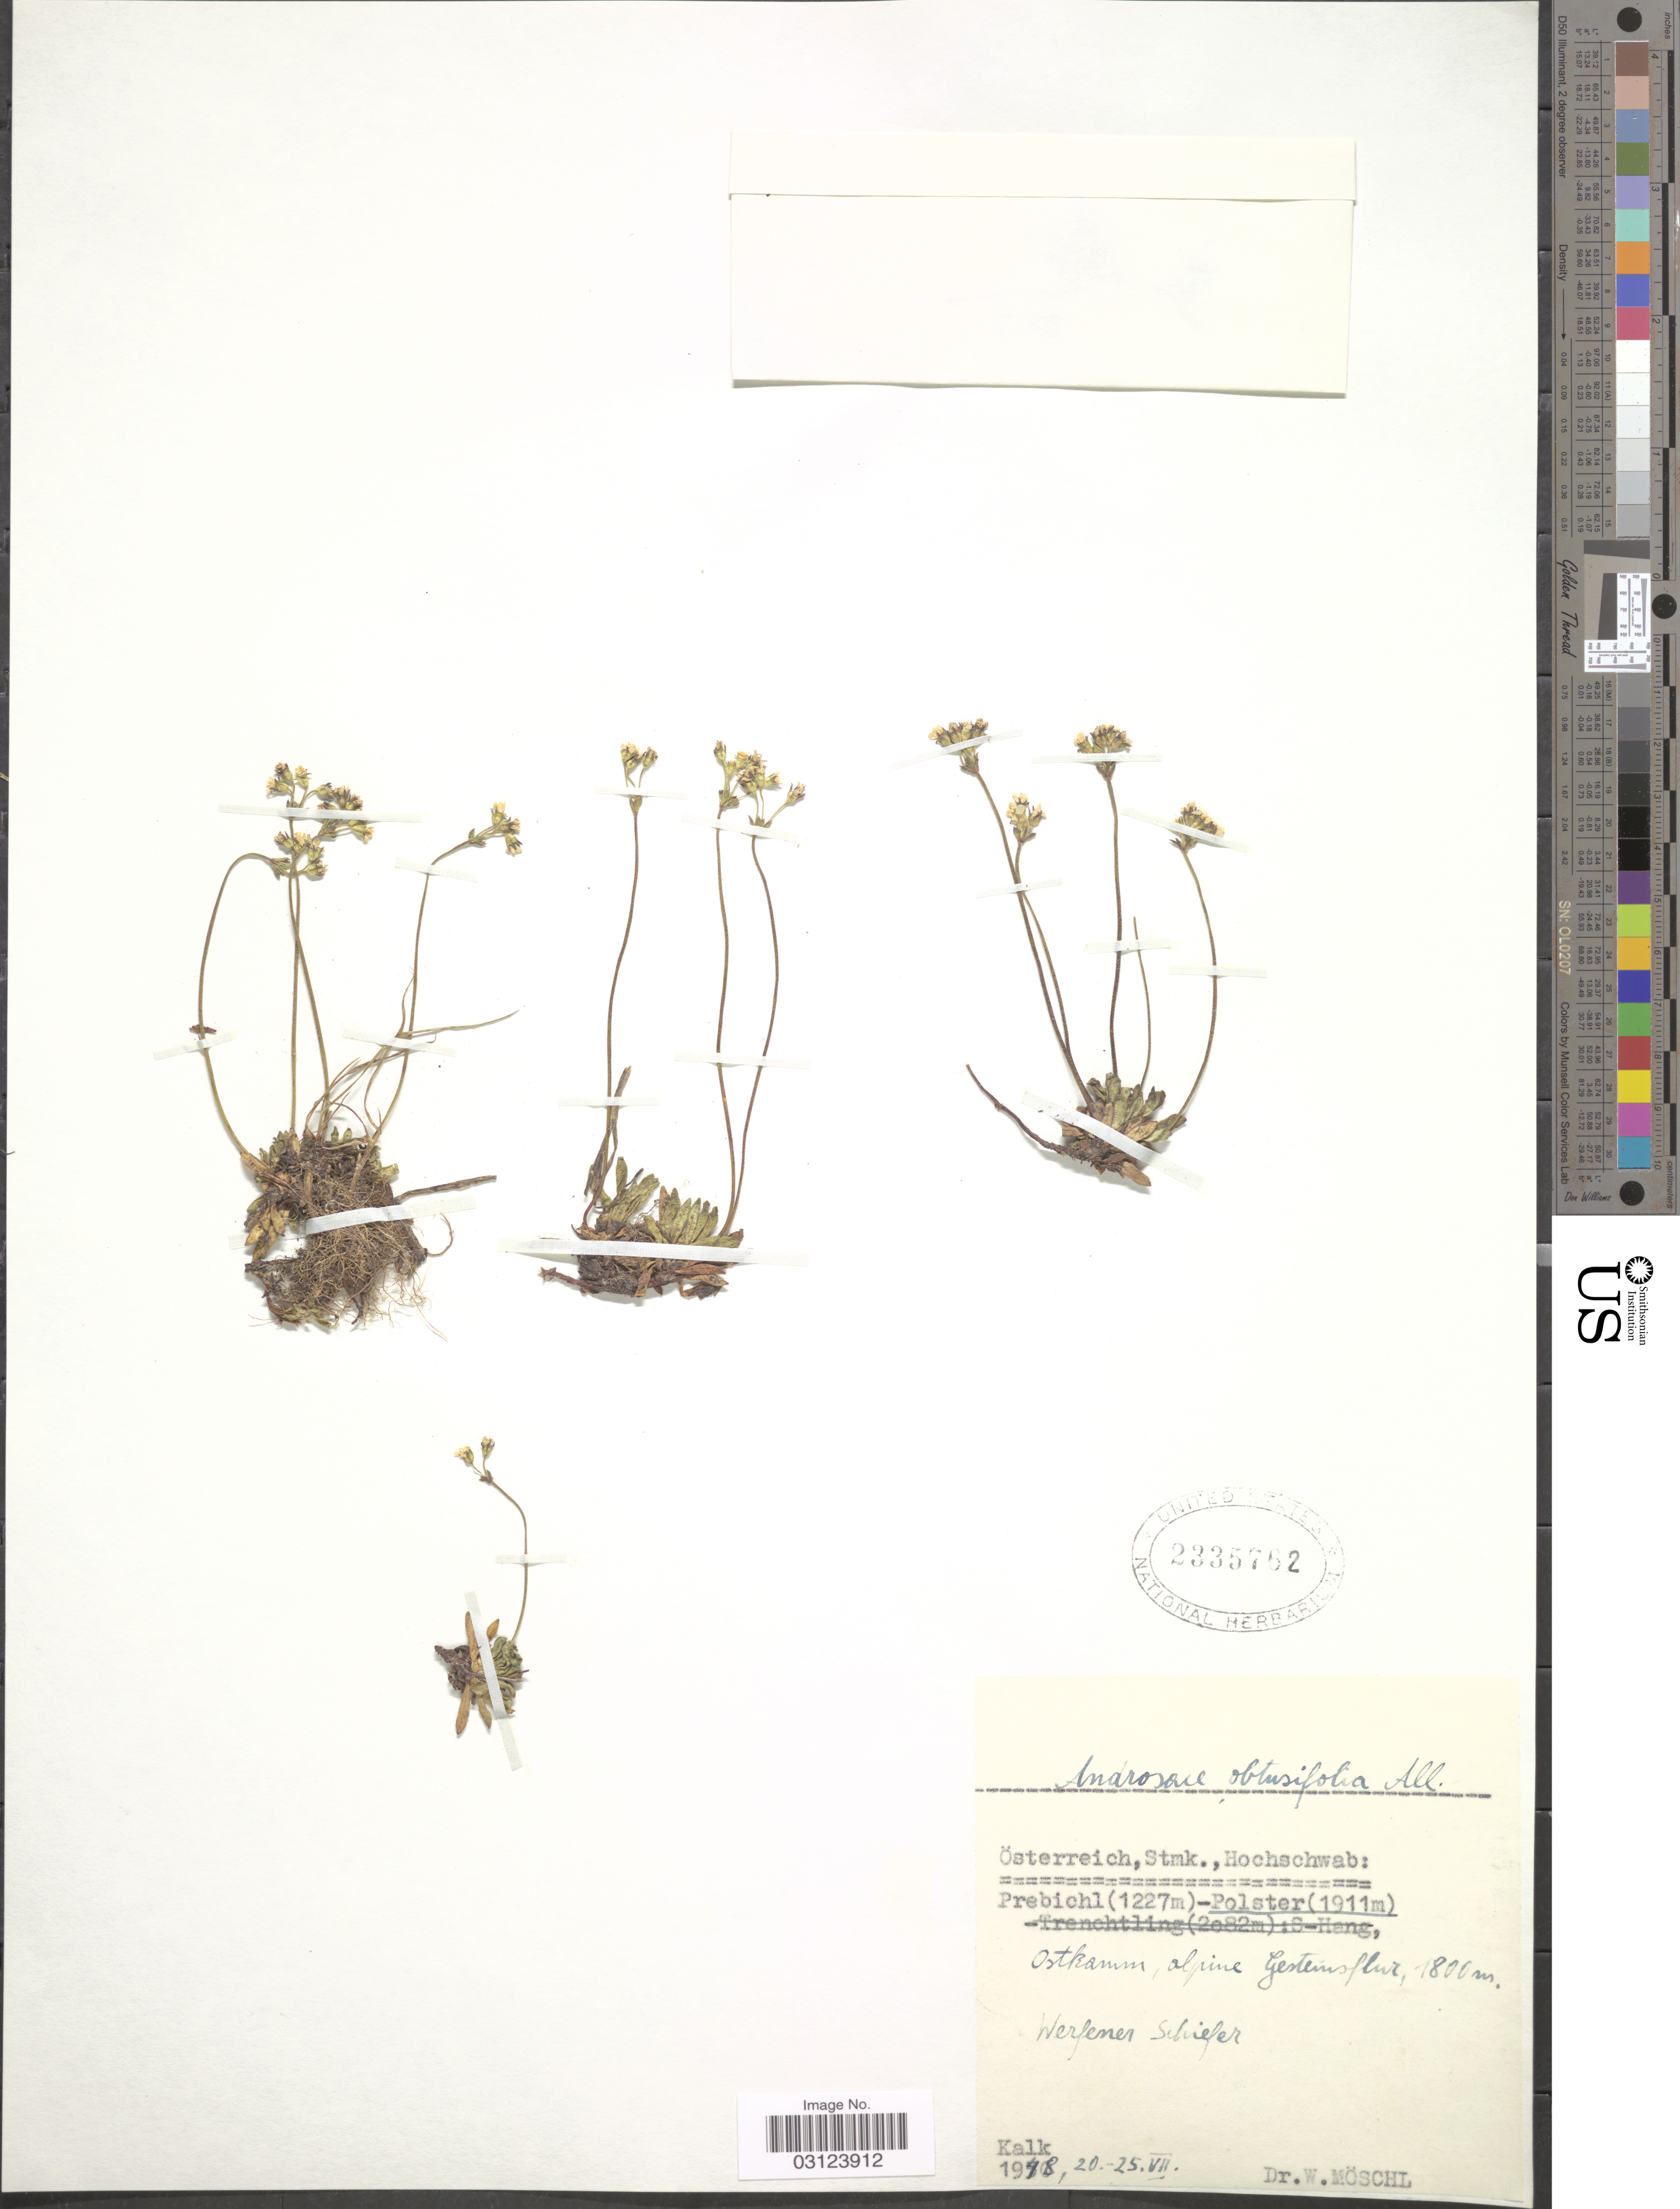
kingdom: Plantae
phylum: Tracheophyta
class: Magnoliopsida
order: Ericales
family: Primulaceae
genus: Androsace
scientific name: Androsace obtusifolia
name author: All.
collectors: W. Moschl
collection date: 1948-07-20/1948-07-25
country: Austria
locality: Österreich, Stmk., Hochschwab: Prebichl - Polster, Ostkamm, alpine Gestensflur [interpreted]. Kalk.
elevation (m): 1800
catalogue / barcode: US 2335762